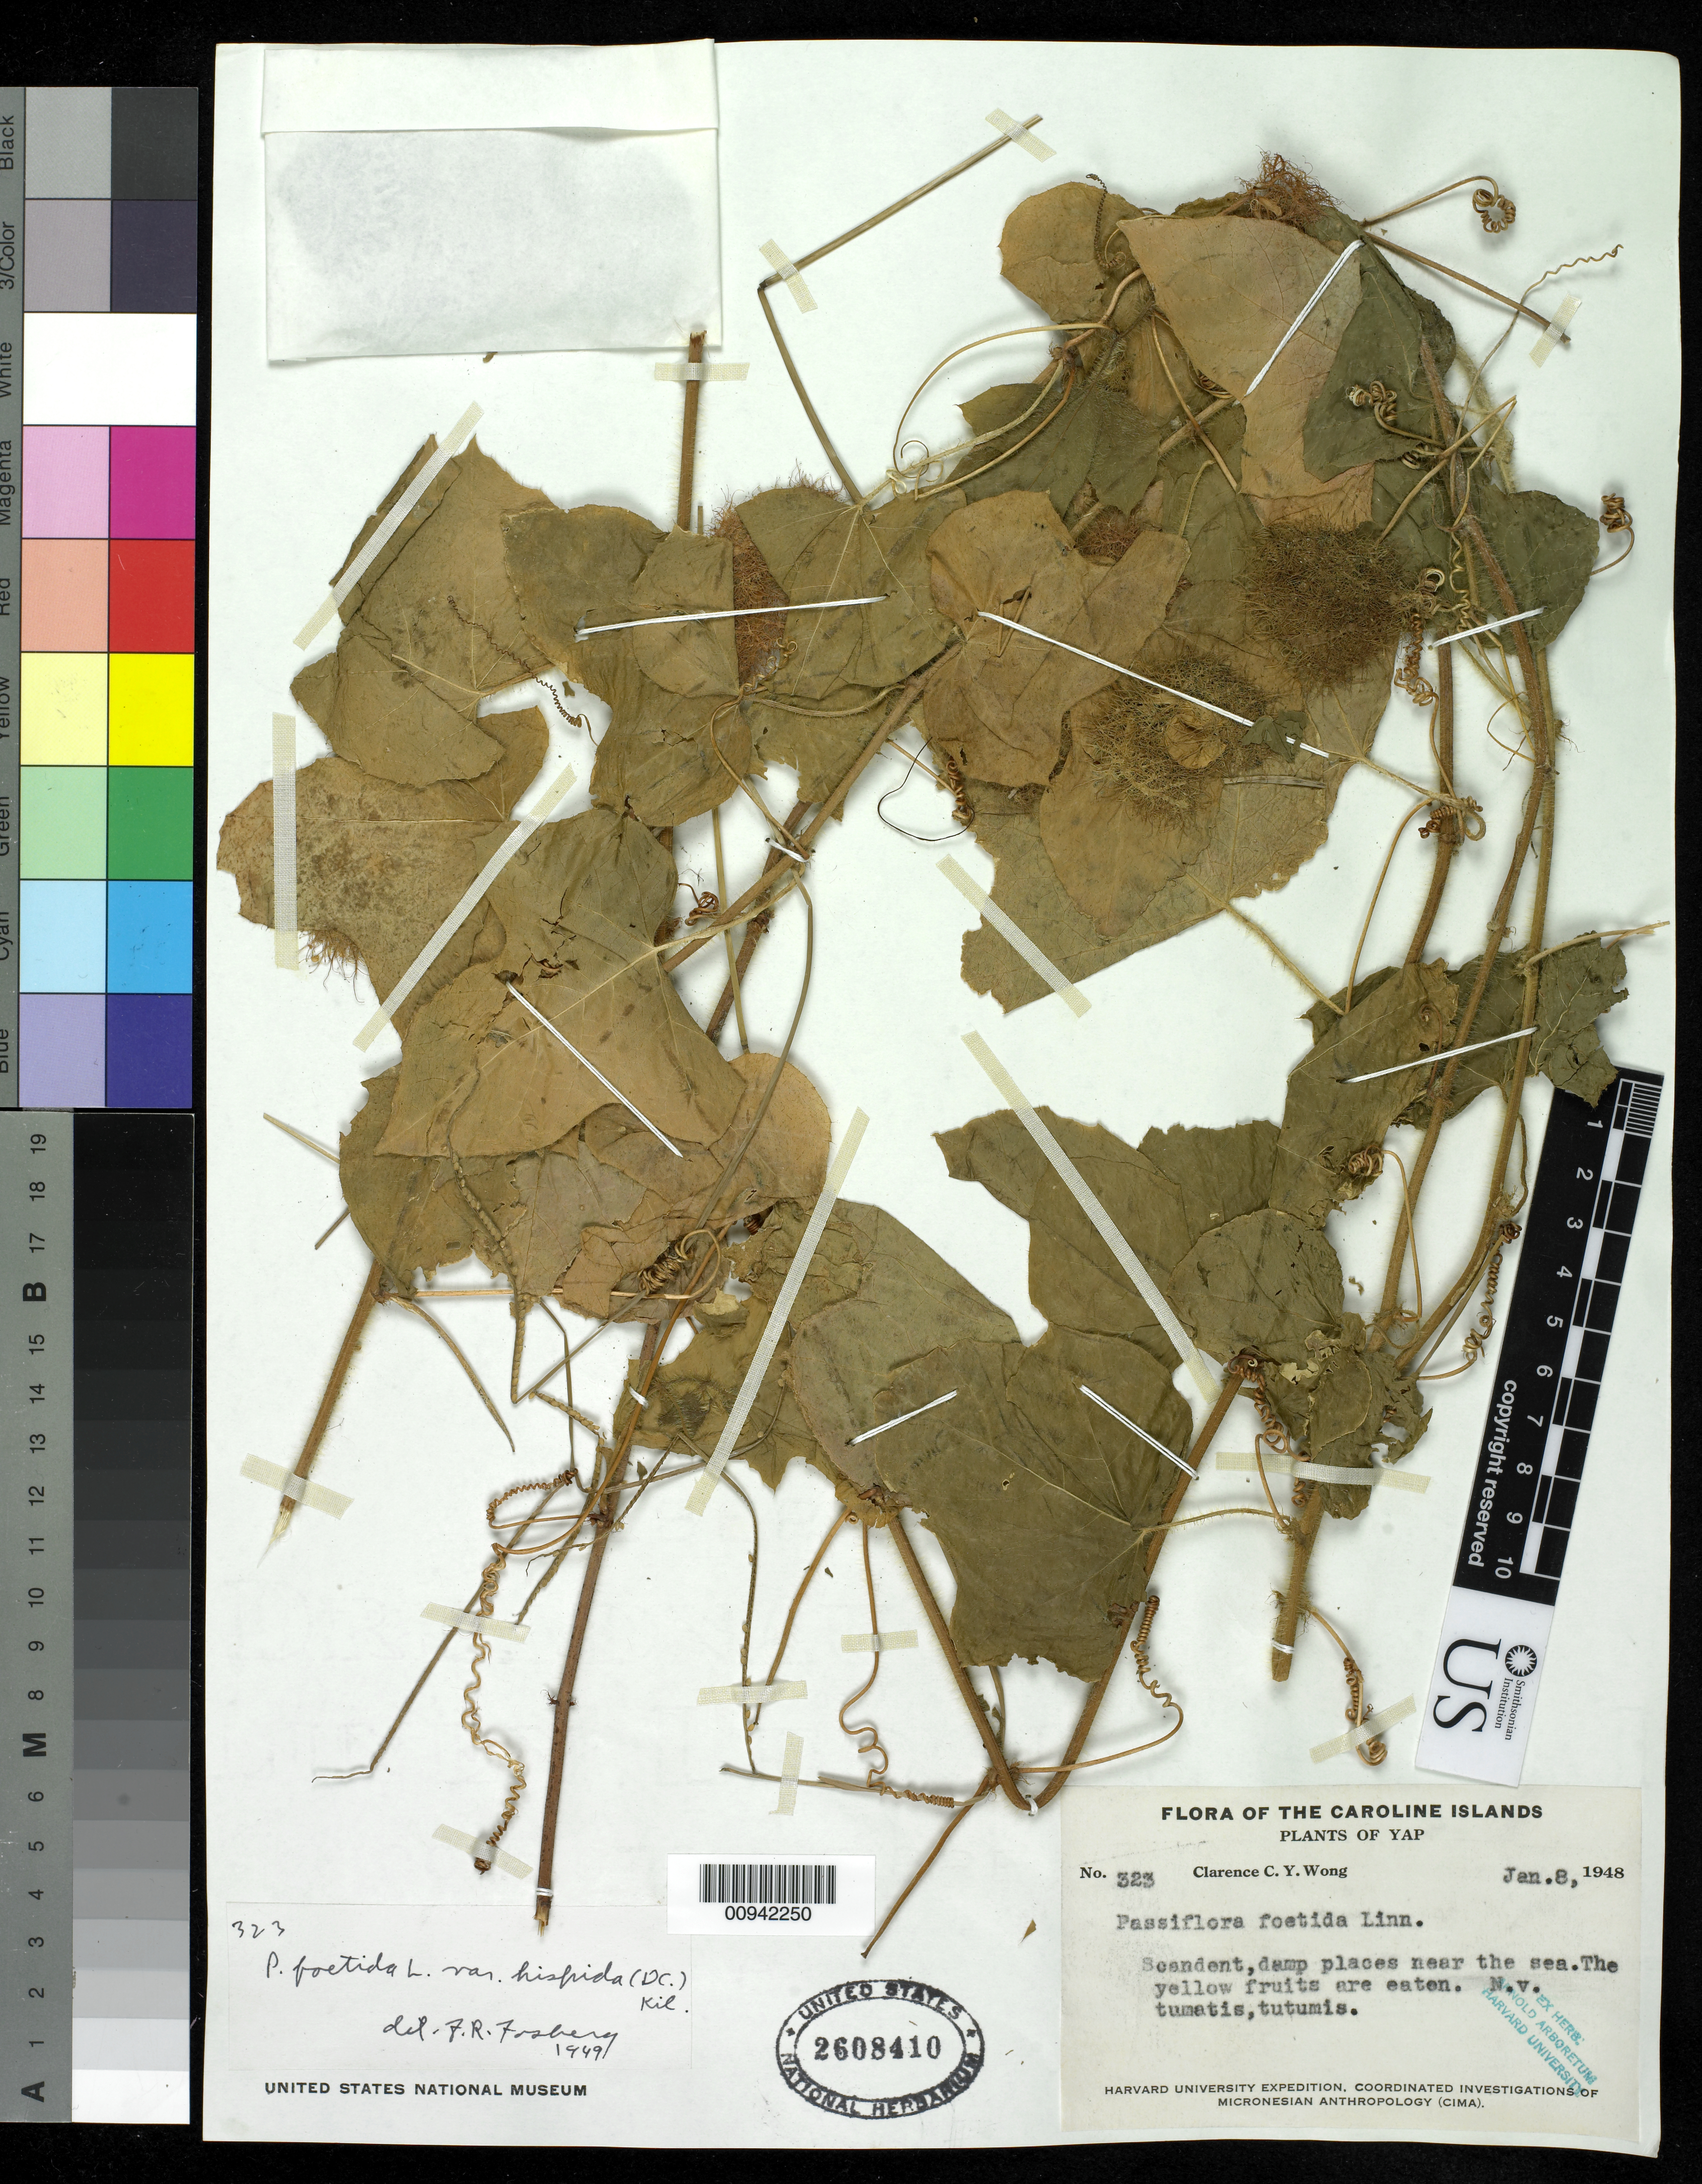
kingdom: Plantae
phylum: Tracheophyta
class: Magnoliopsida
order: Malpighiales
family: Passifloraceae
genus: Passiflora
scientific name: Passiflora foetida var. hispida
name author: (DC. ex Triana & Planch.) Killip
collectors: C. Wong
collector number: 323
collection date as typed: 08 Jan 1948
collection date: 1948-01-08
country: Micronesia, Federated States of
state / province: Yap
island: Yap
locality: near the sea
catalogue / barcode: US 2608410